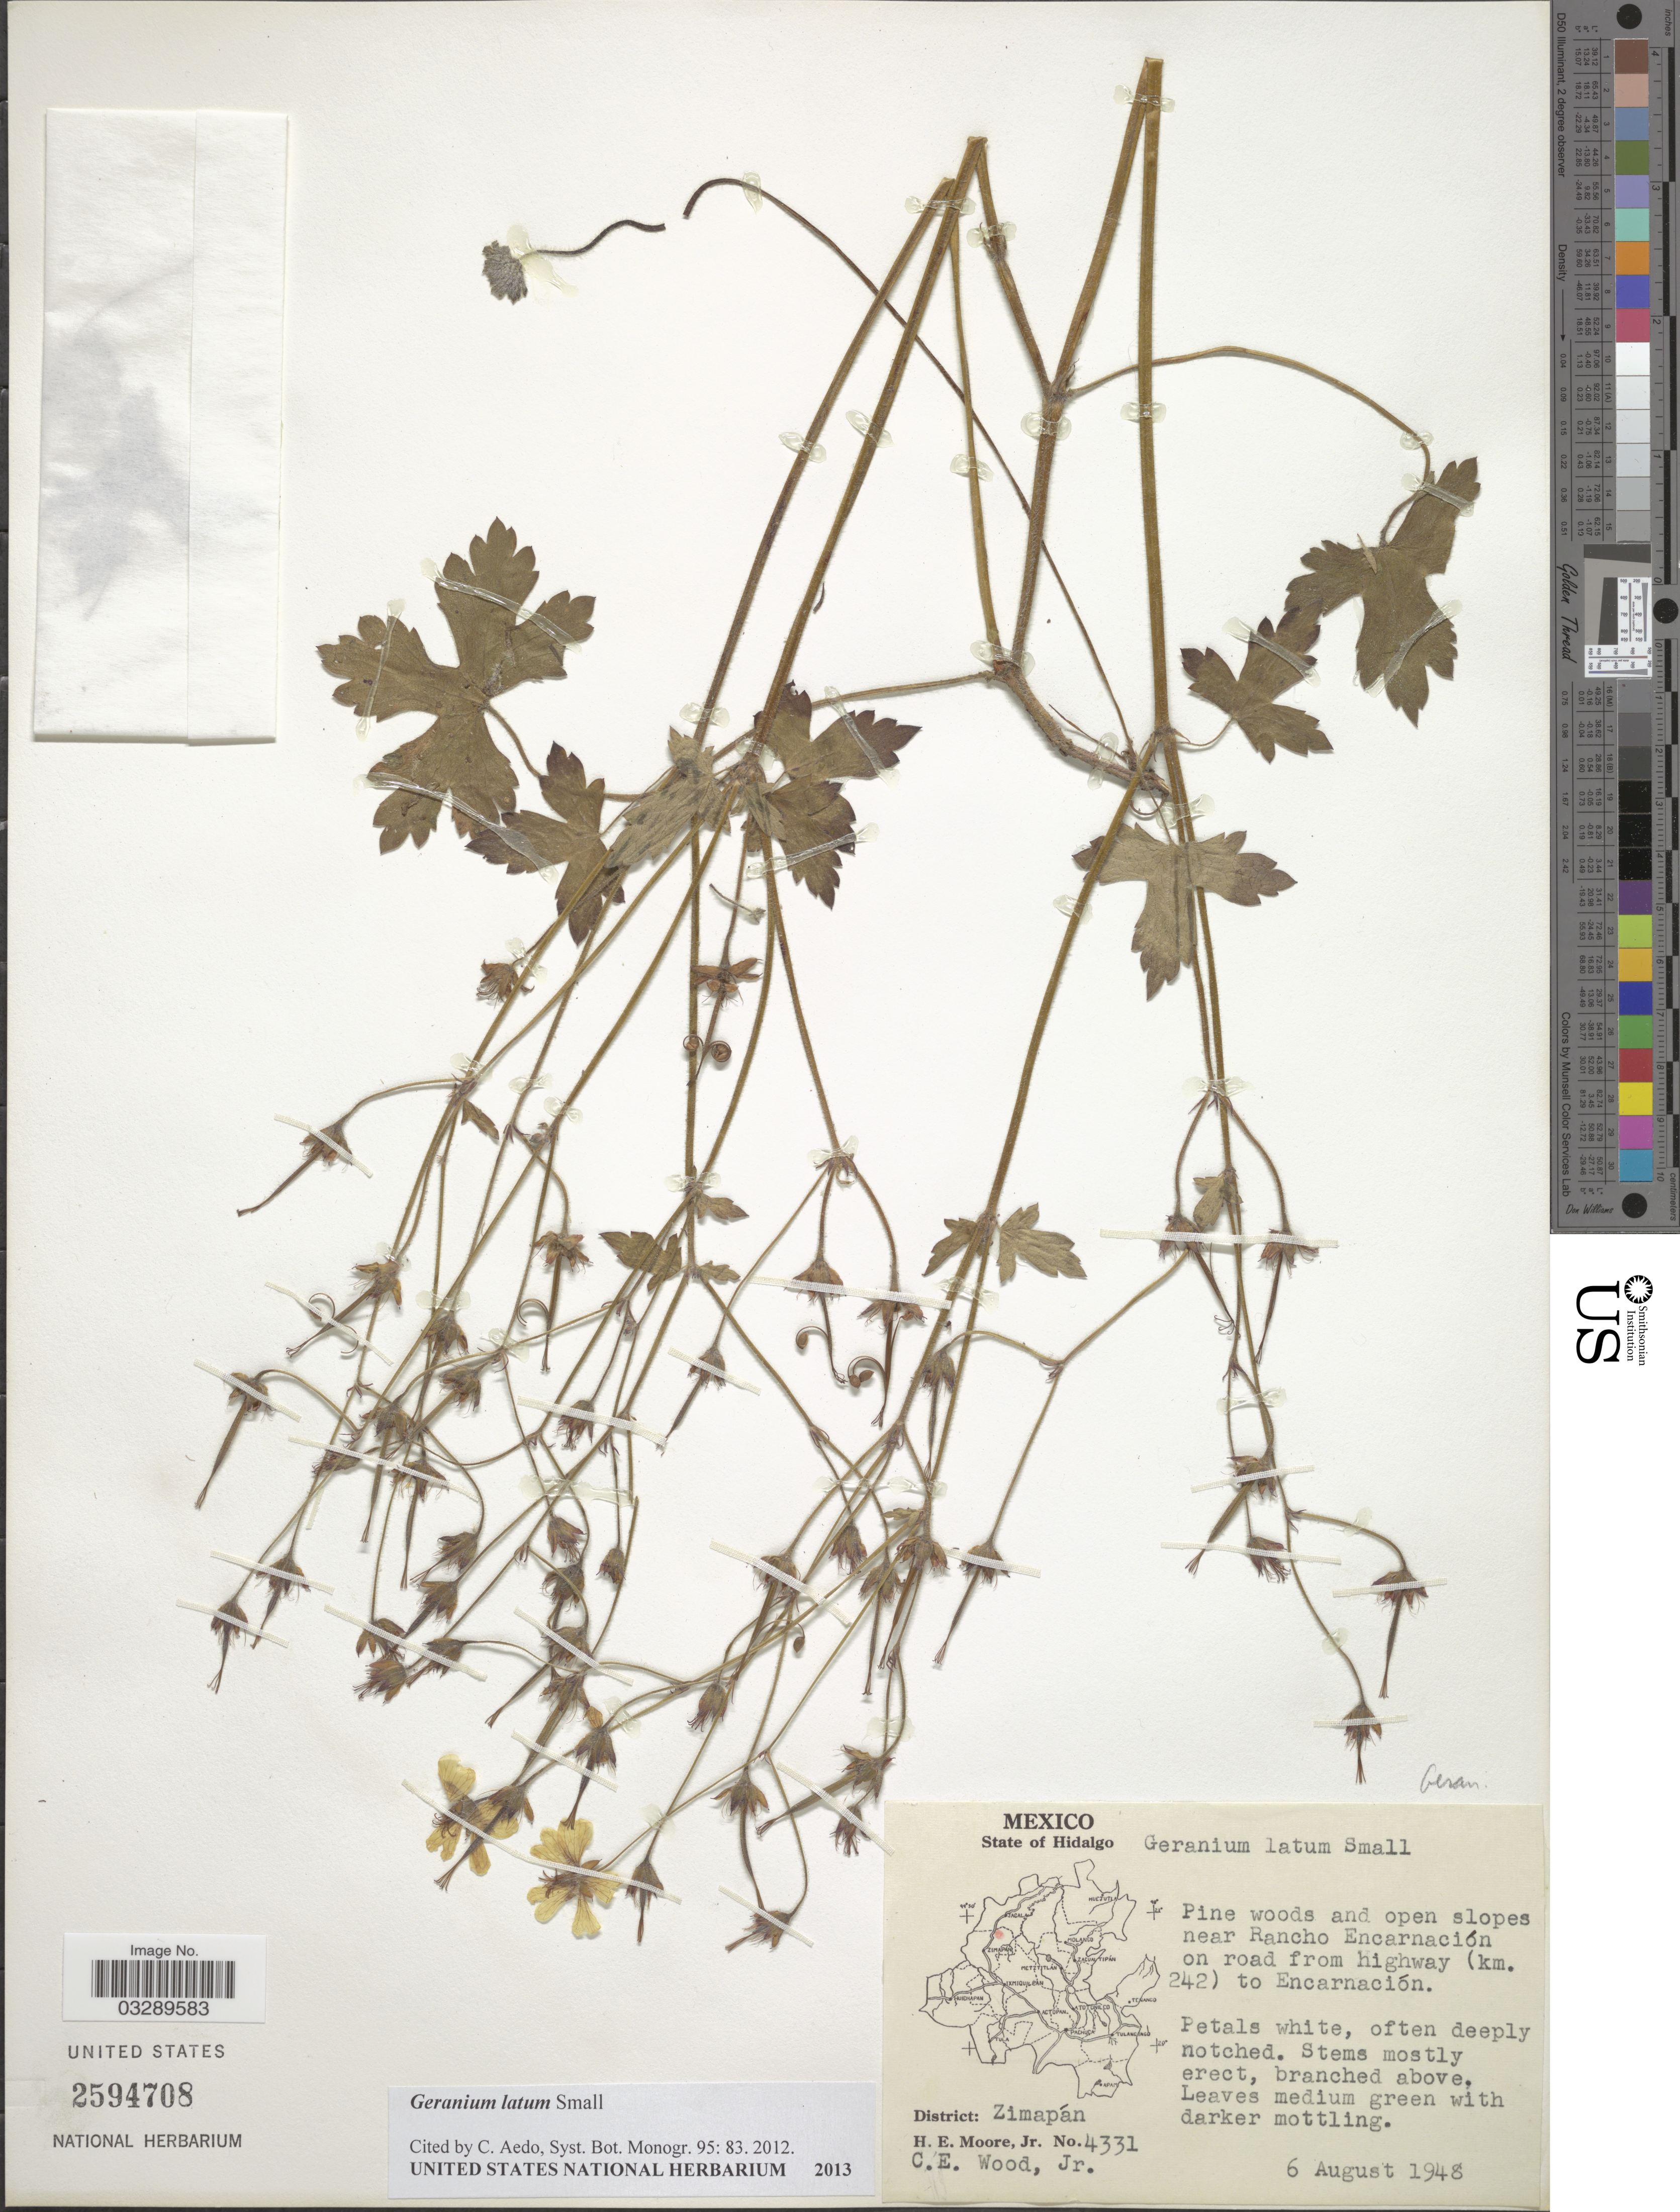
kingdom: Plantae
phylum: Tracheophyta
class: Magnoliopsida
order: Geraniales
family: Geraniaceae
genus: Geranium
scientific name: Geranium latum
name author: Small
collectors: H. Moore & C. Wood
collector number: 4331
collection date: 1948-08-06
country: Mexico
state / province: Hidalgo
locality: State of Hidalgo. Pine woods and open slopes near Rancho Encarnación on road from highway (km. 242) to Encarnación. District: Zimapán.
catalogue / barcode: US 2594708